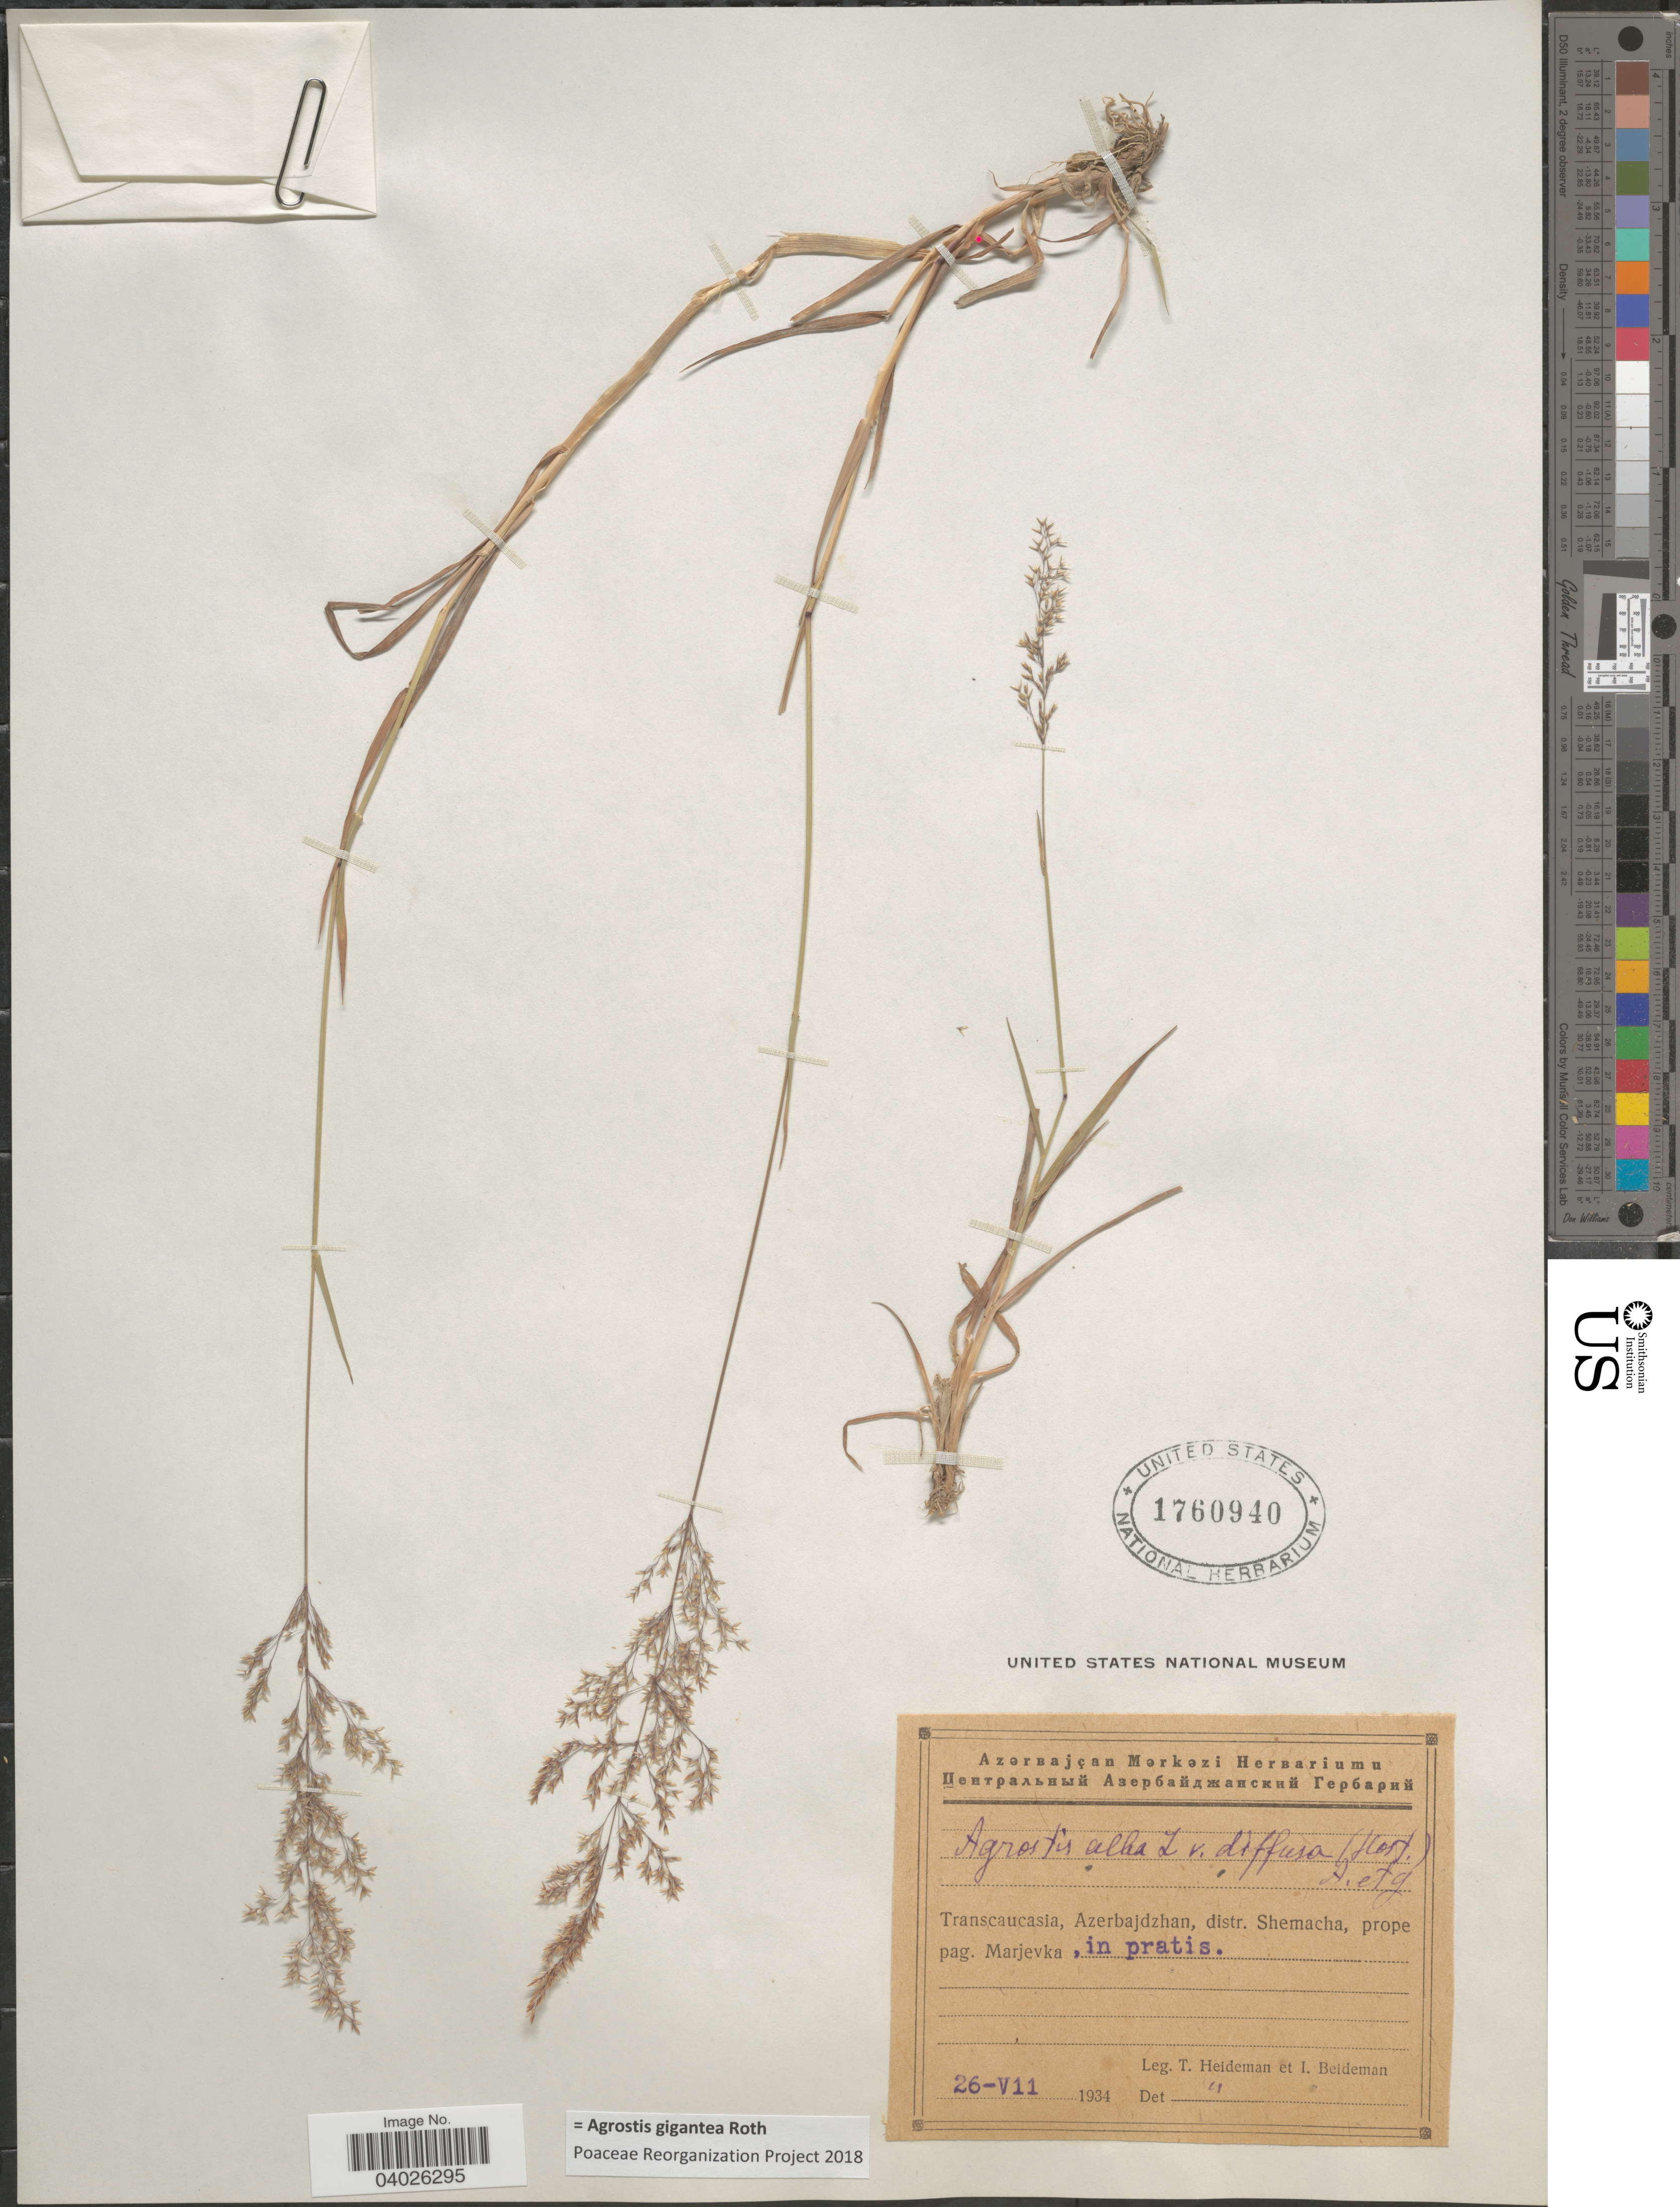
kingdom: Plantae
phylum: Tracheophyta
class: Liliopsida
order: Poales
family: Poaceae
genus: Agrostis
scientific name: Agrostis gigantea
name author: Roth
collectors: T. Heideman & I. Beideman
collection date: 1934-07-26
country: Azerbaijan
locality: Transcaucasia, Azerbajdzhan, distr. Shemacha, prope pag. Marjevka, in pratis.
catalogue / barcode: US 1760940